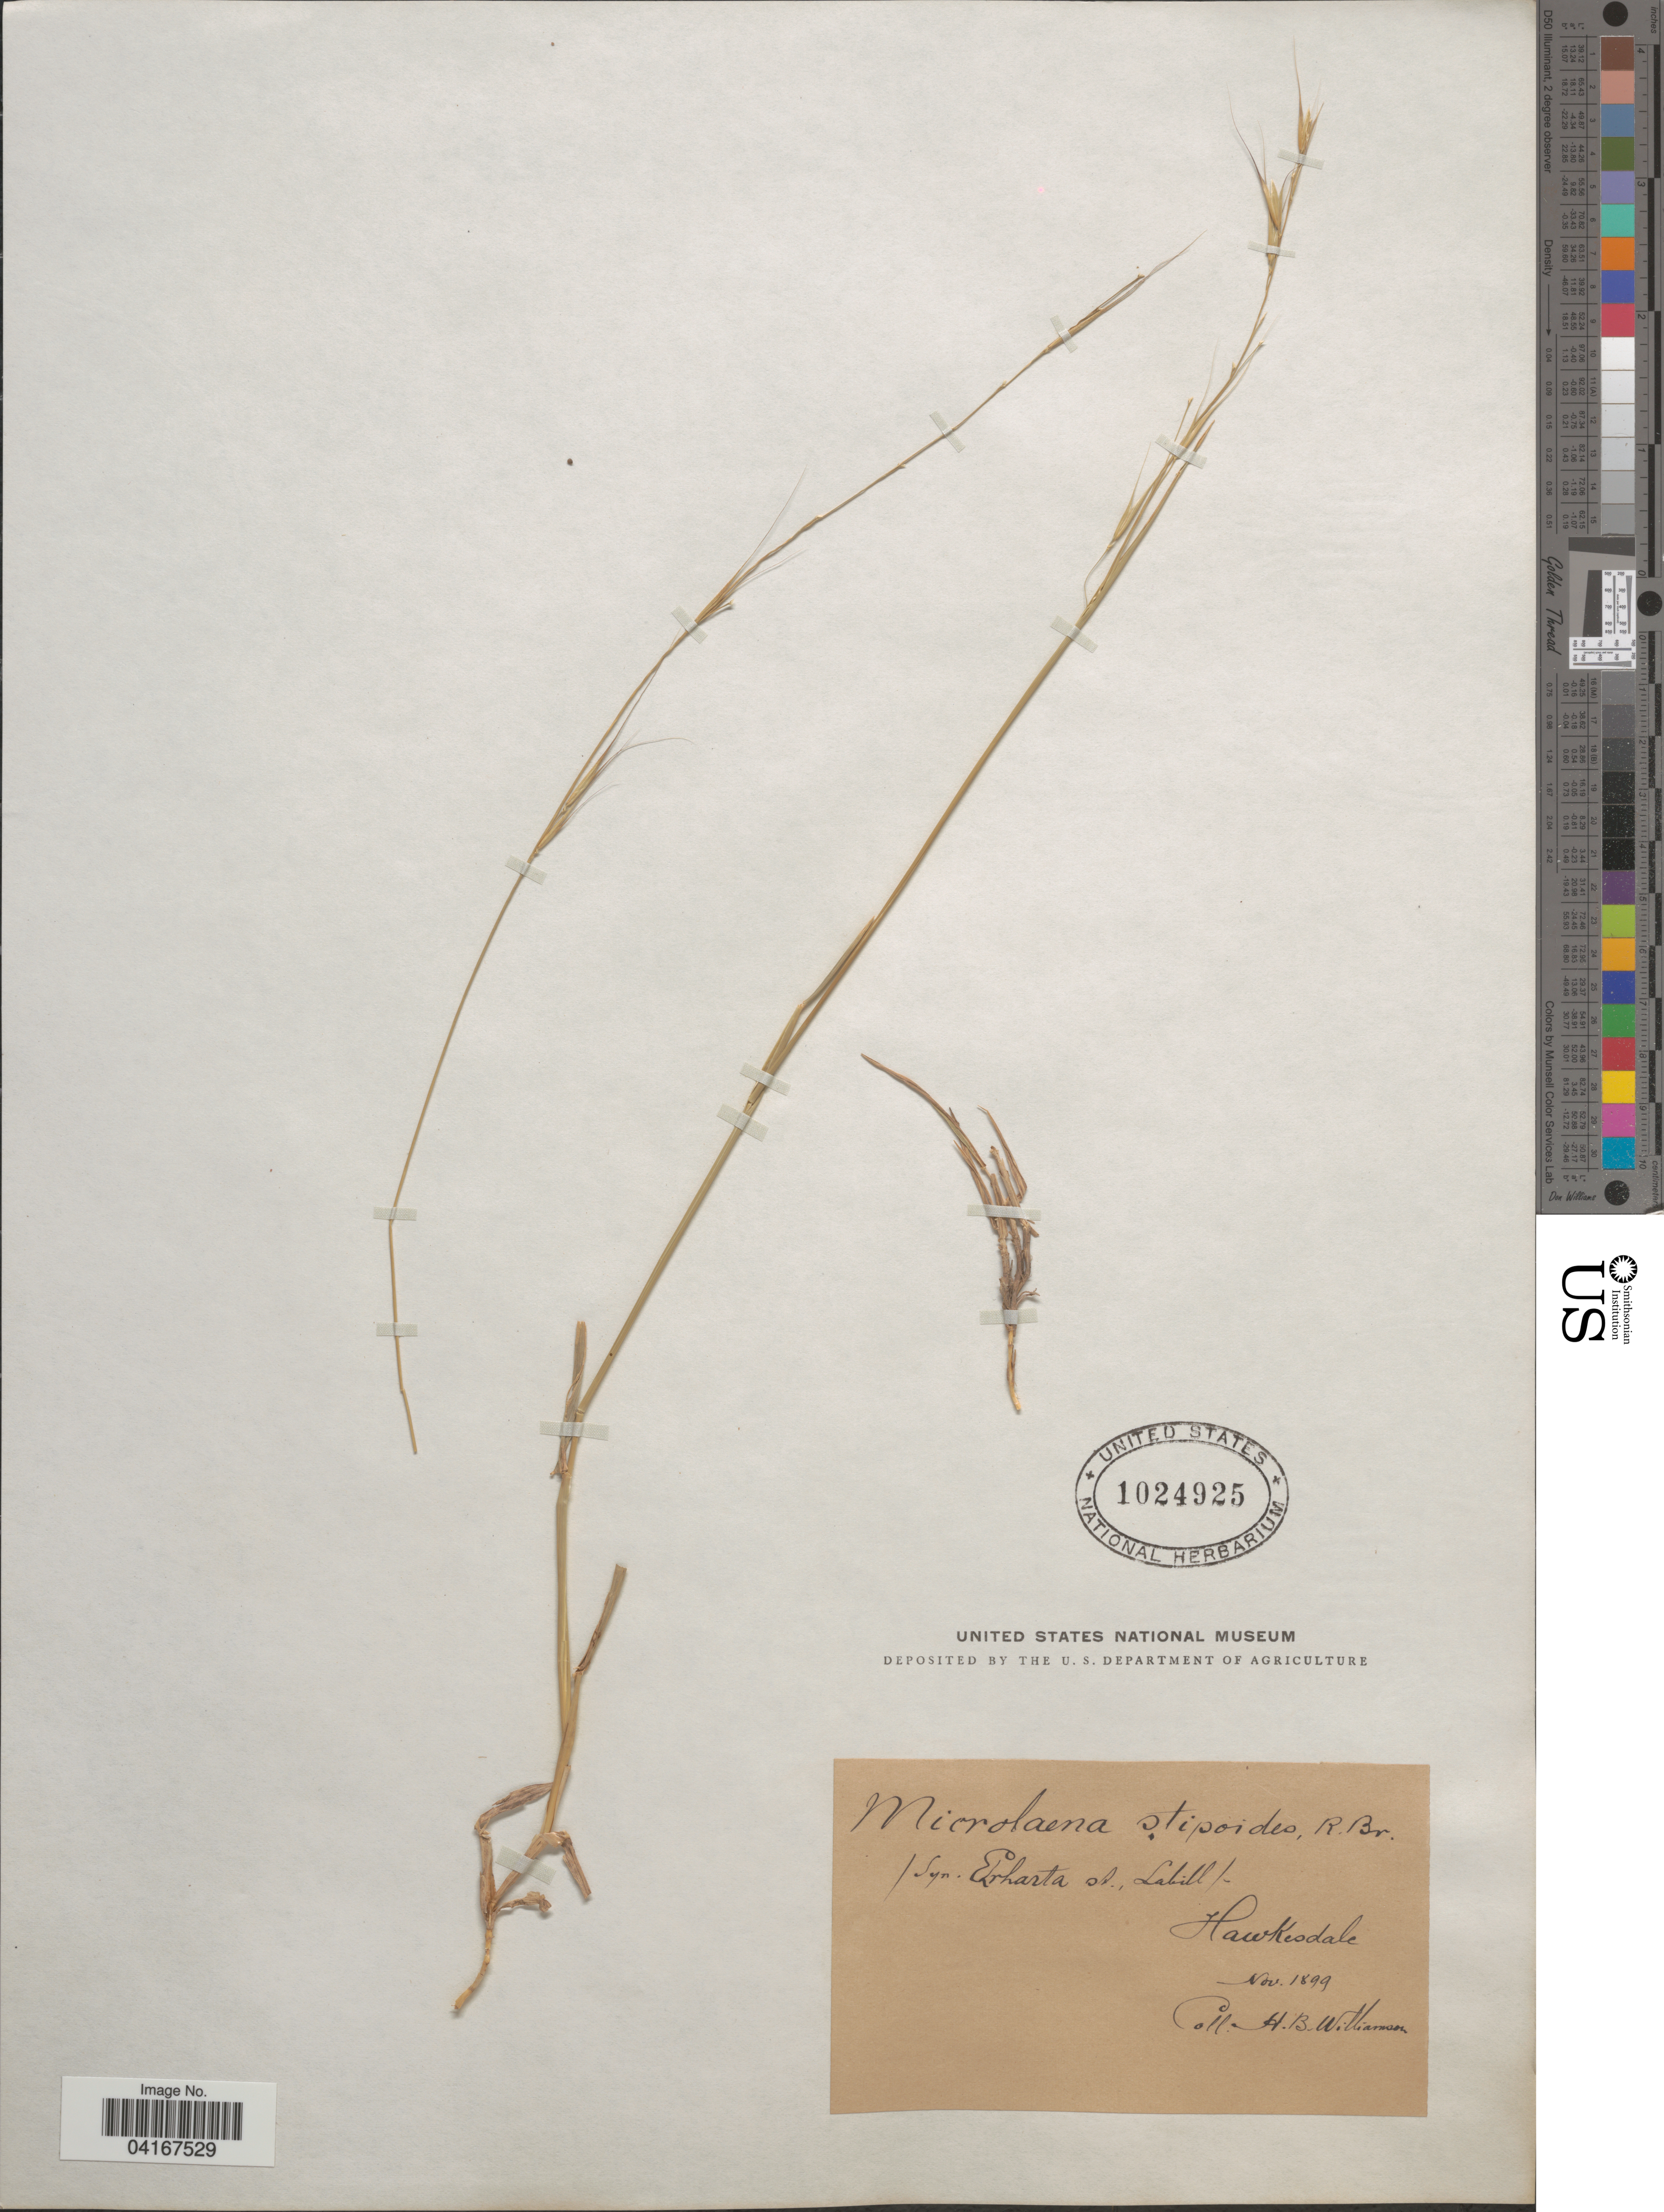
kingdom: Plantae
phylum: Tracheophyta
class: Liliopsida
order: Poales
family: Poaceae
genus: Microlaena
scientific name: Microlaena stipoides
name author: (Labill.) R. Br.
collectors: H. Williamson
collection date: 1899-11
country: Australia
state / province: Victoria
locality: Hawkesdale.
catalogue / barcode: US 1024925